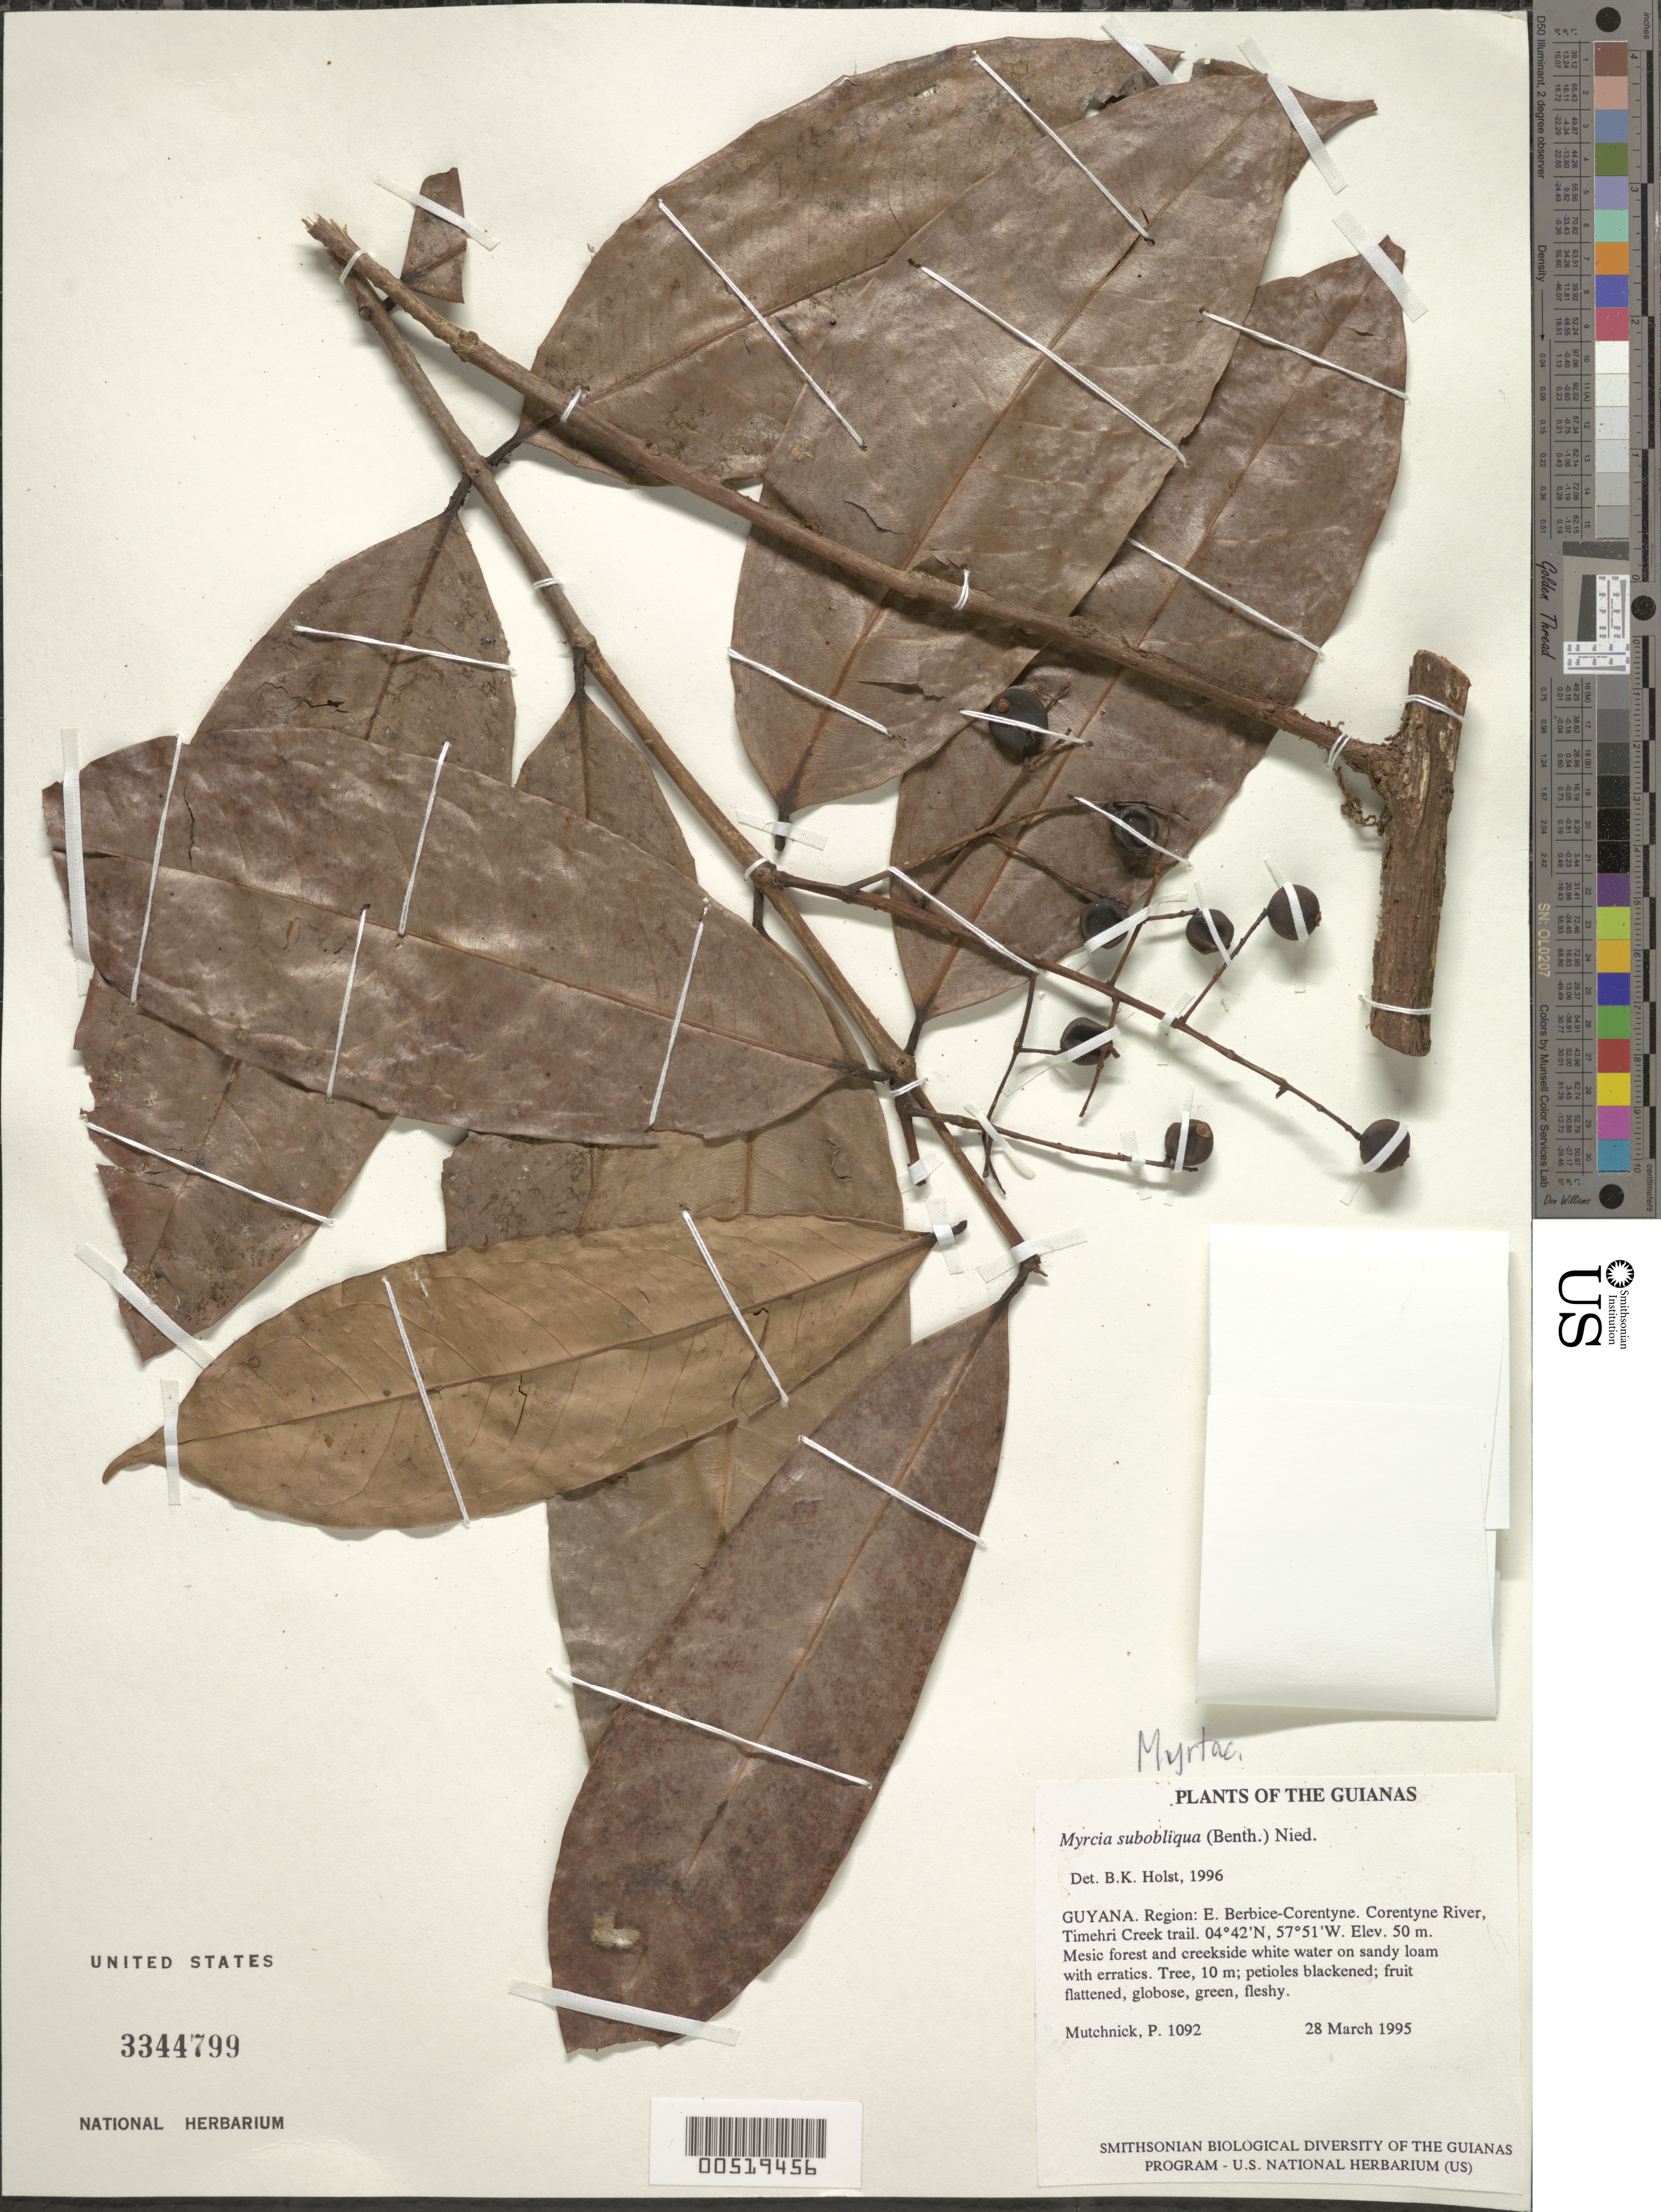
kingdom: Plantae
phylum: Tracheophyta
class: Magnoliopsida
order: Myrtales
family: Myrtaceae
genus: Myrcia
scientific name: Myrcia subobliqua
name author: (Benth.) Neidenzu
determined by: Holst, Bruce K.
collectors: P. Mutchnick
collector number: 1092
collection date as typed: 28 March 1995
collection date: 1995-03-28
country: Guyana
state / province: E. Berbice-Corentyne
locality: Corentyne River, Timehri Creek trail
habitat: Mesic forest and creekside white water on sandy loam with erratics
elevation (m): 50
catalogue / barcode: US 3344799